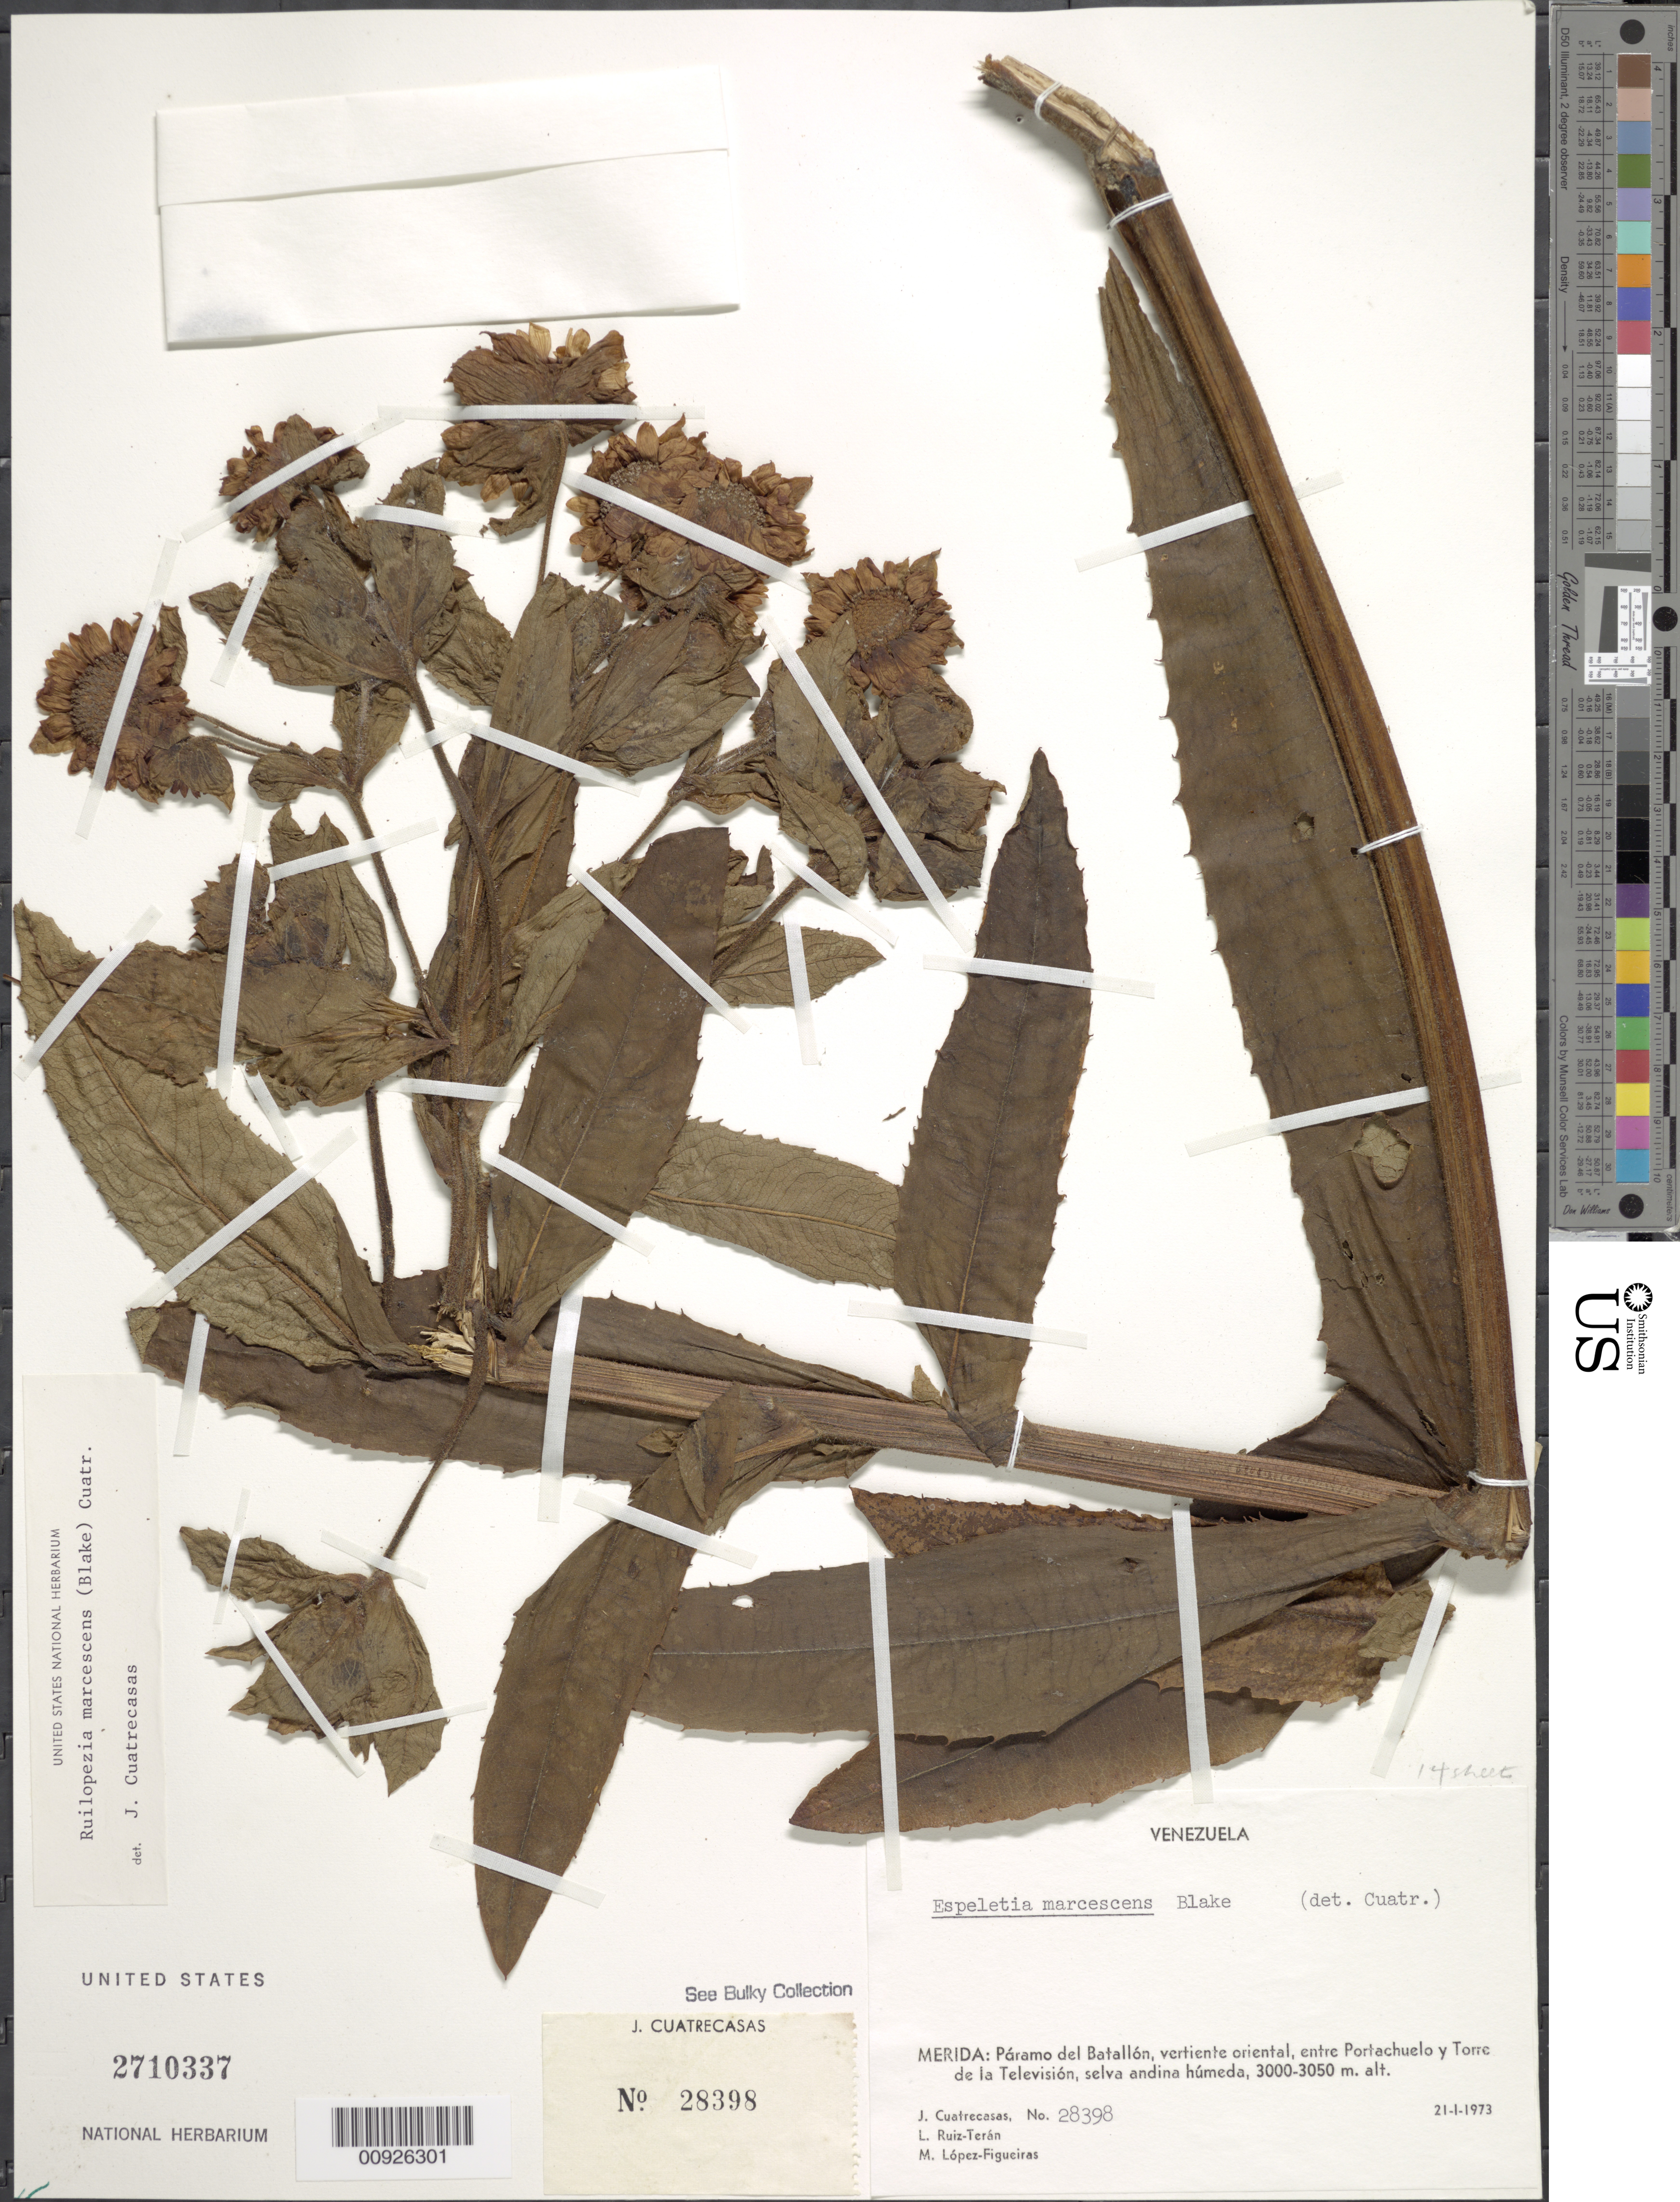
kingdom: Plantae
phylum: Tracheophyta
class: Magnoliopsida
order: Asterales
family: Asteraceae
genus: Ruilopezia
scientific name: Ruilopezia marcescens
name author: (S.F. Blake) Cuatrec.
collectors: J. Cuatrecasas, L. E. Ruíz-Terán & M. López Figueiras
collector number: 28398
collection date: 1973-01-21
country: Venezuela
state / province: Mérida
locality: Paramo del Batallón. Vertiente oriental, entre Portachuelo y Torre de la Televisión.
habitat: Selva andina húmeda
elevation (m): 3000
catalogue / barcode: US 2710337